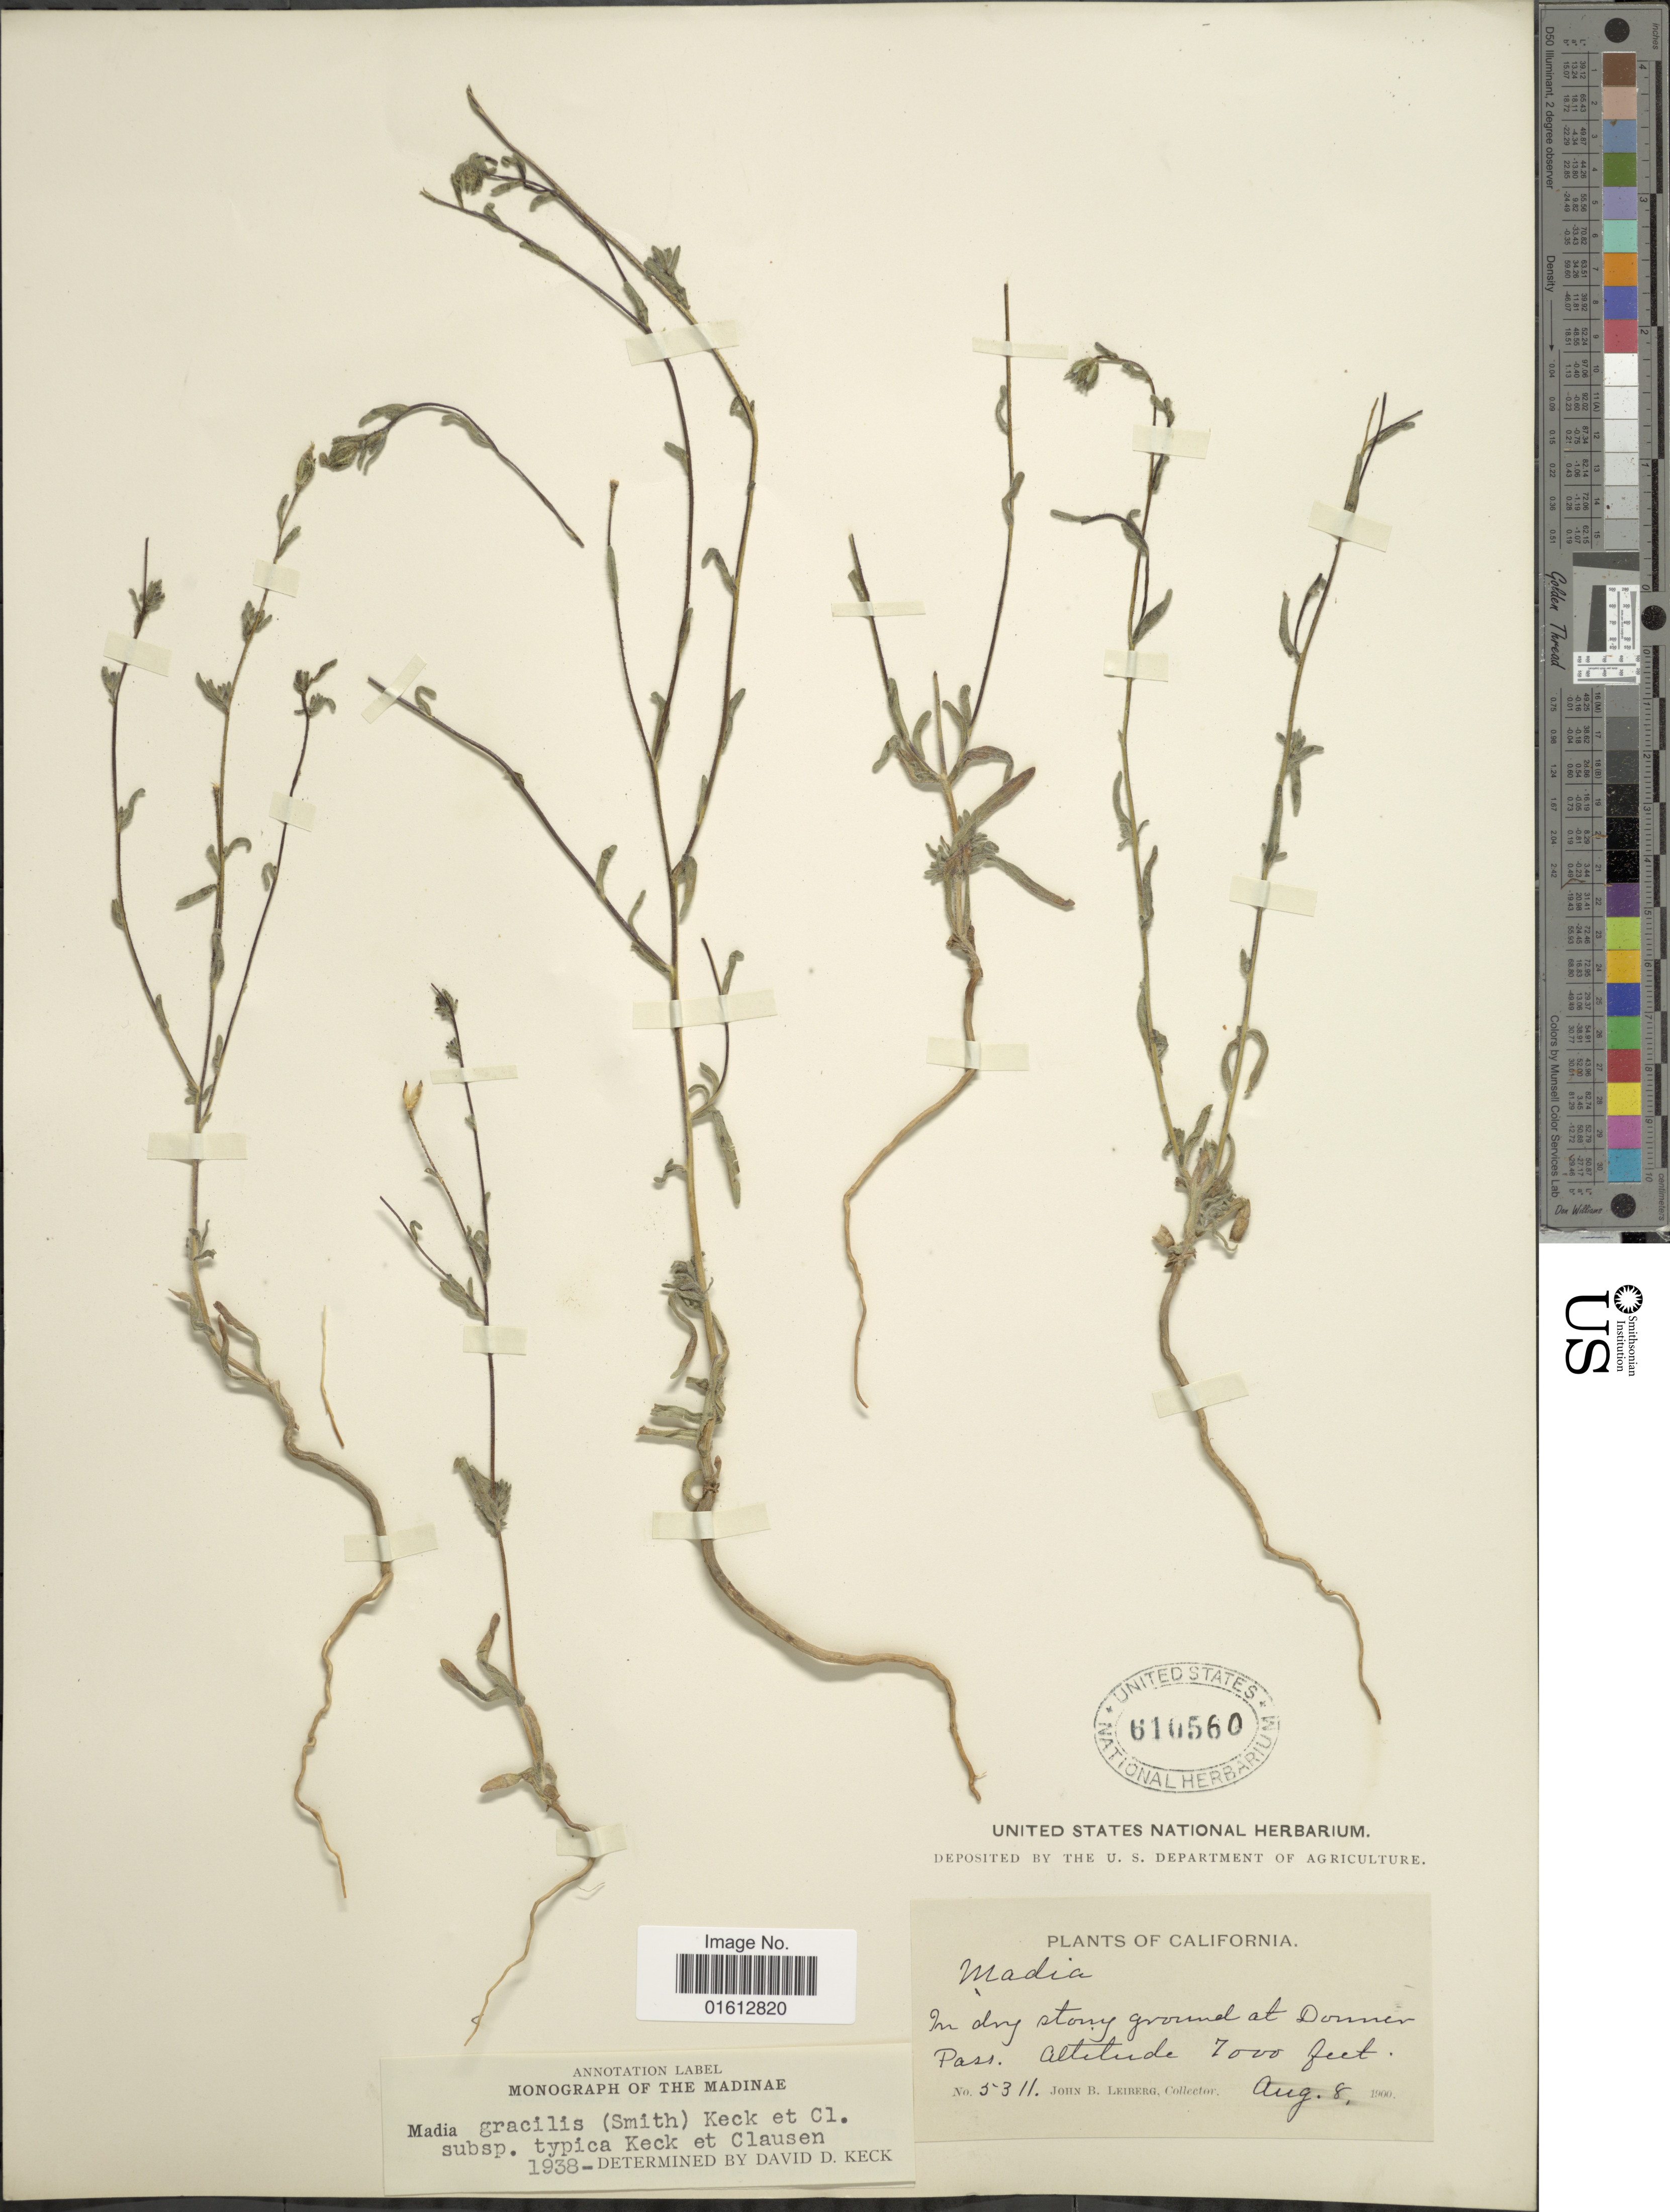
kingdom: Plantae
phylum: Tracheophyta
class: Magnoliopsida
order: Asterales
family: Asteraceae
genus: Madia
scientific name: Madia gracilis subsp. gracilis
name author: (Sm.) D.D. Keck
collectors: J. B. Leiberg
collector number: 5311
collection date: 1900-08-08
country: United States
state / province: California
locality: California, Donner Pass.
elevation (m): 2134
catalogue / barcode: US 610560